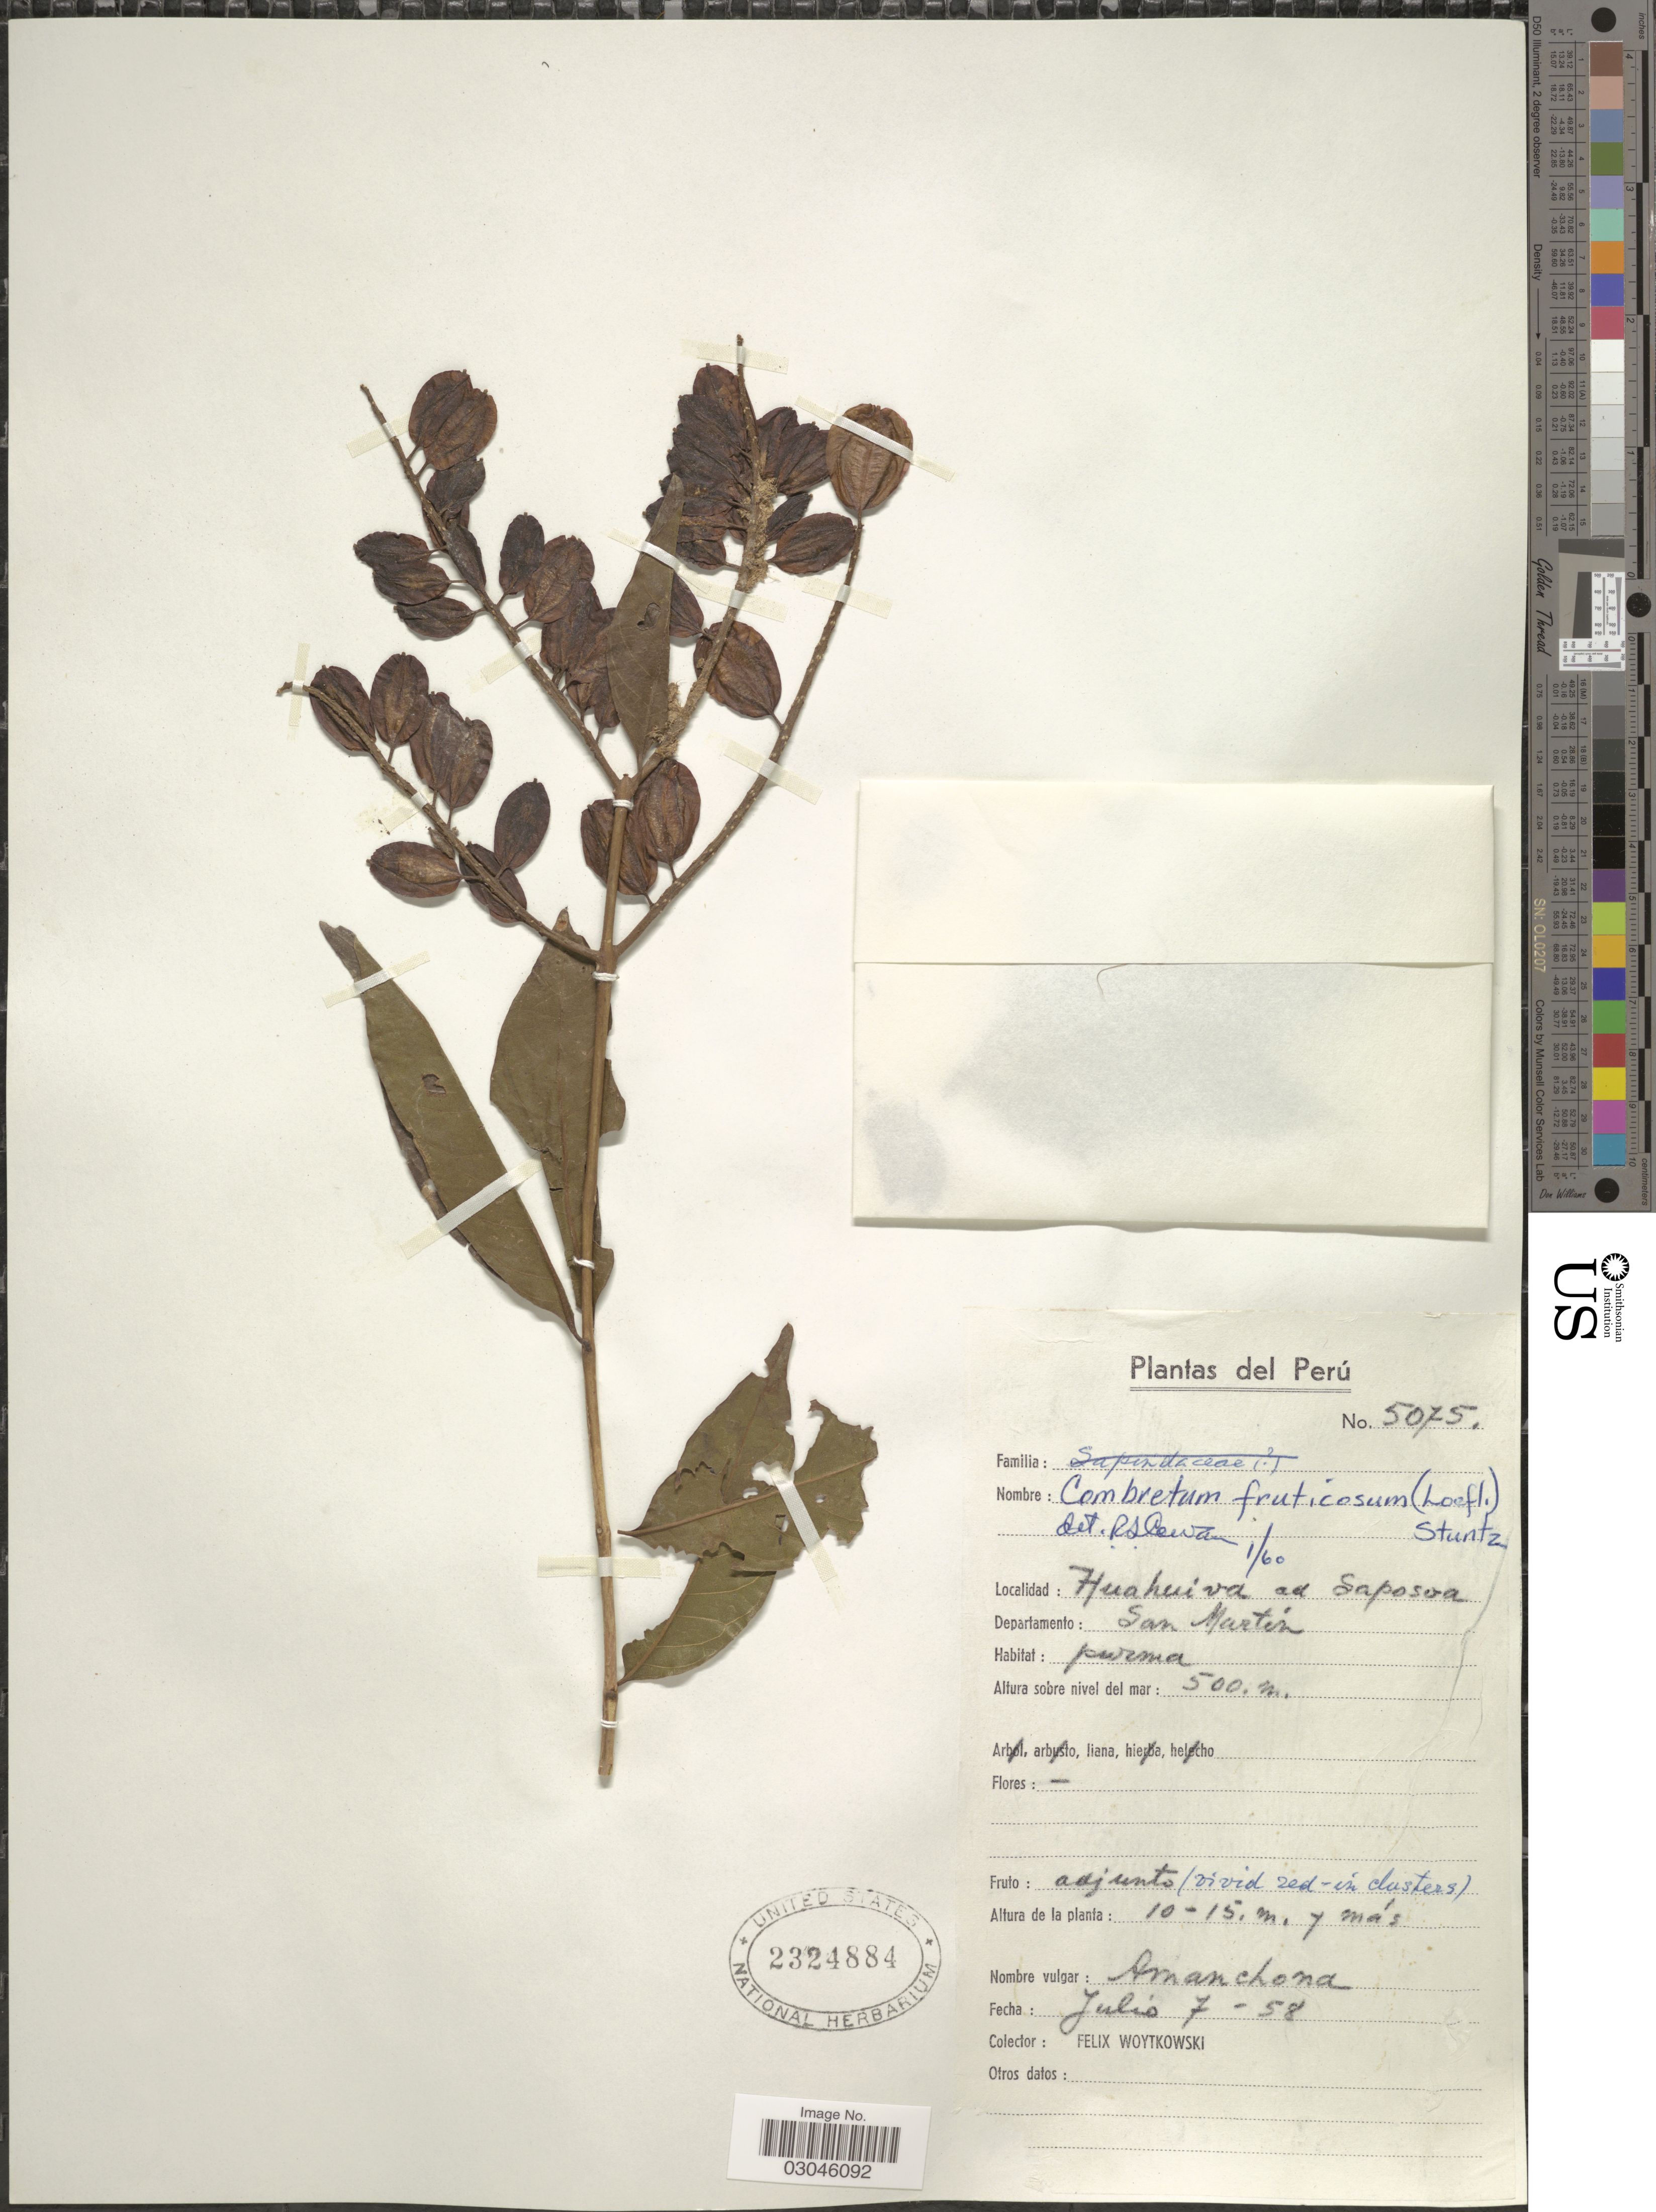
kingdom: Plantae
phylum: Tracheophyta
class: Magnoliopsida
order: Myrtales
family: Combretaceae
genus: Combretum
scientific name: Combretum fruticosum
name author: (Loefl.) Stuntz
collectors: F. Woytkowski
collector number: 5075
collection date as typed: Transcribed d/m/y: 7/7/58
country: Peru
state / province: San Martín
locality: Huahuíva ad Saposoa. Departamento: San Martín.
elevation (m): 500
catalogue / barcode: US 2324884